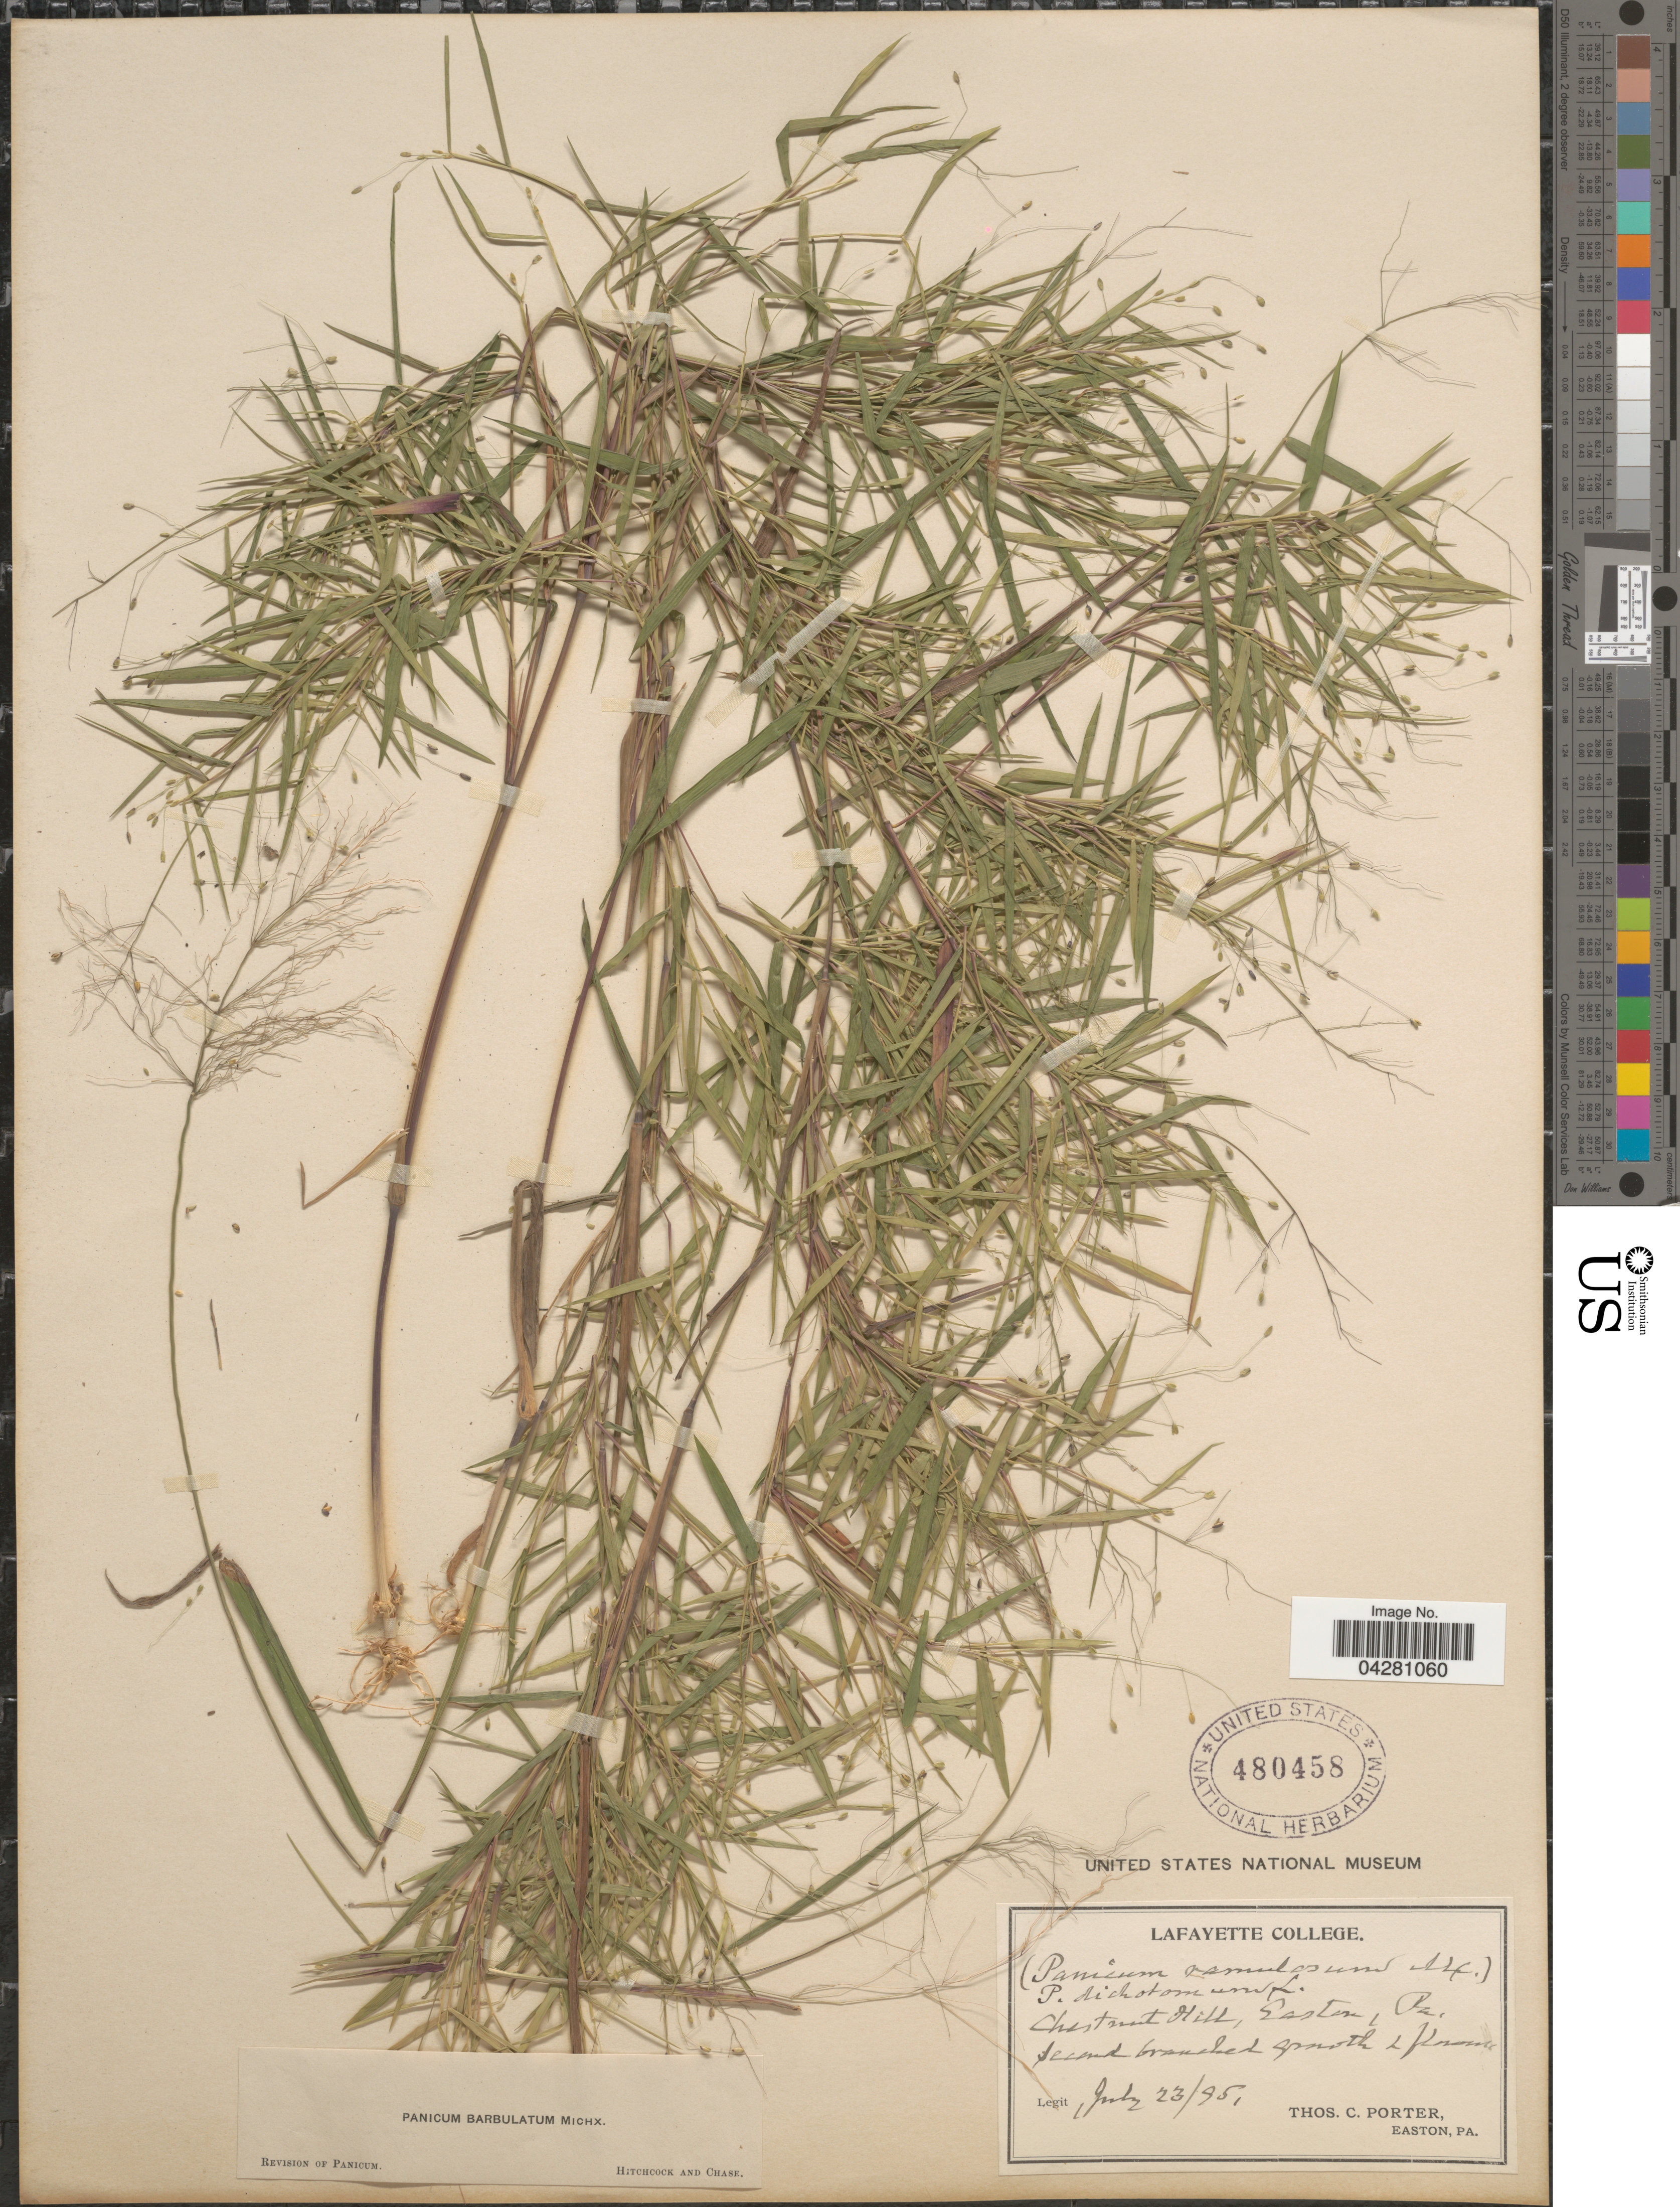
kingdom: Plantae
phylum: Tracheophyta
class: Liliopsida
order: Poales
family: Poaceae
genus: Dichanthelium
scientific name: Dichanthelium dichotomum var. dichotomum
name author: (L.) Gould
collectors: T. Porter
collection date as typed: Transcribed d/m/y: 23/7/95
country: United States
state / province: Pennsylvania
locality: Chestnut Hill, Easton.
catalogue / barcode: US 480458